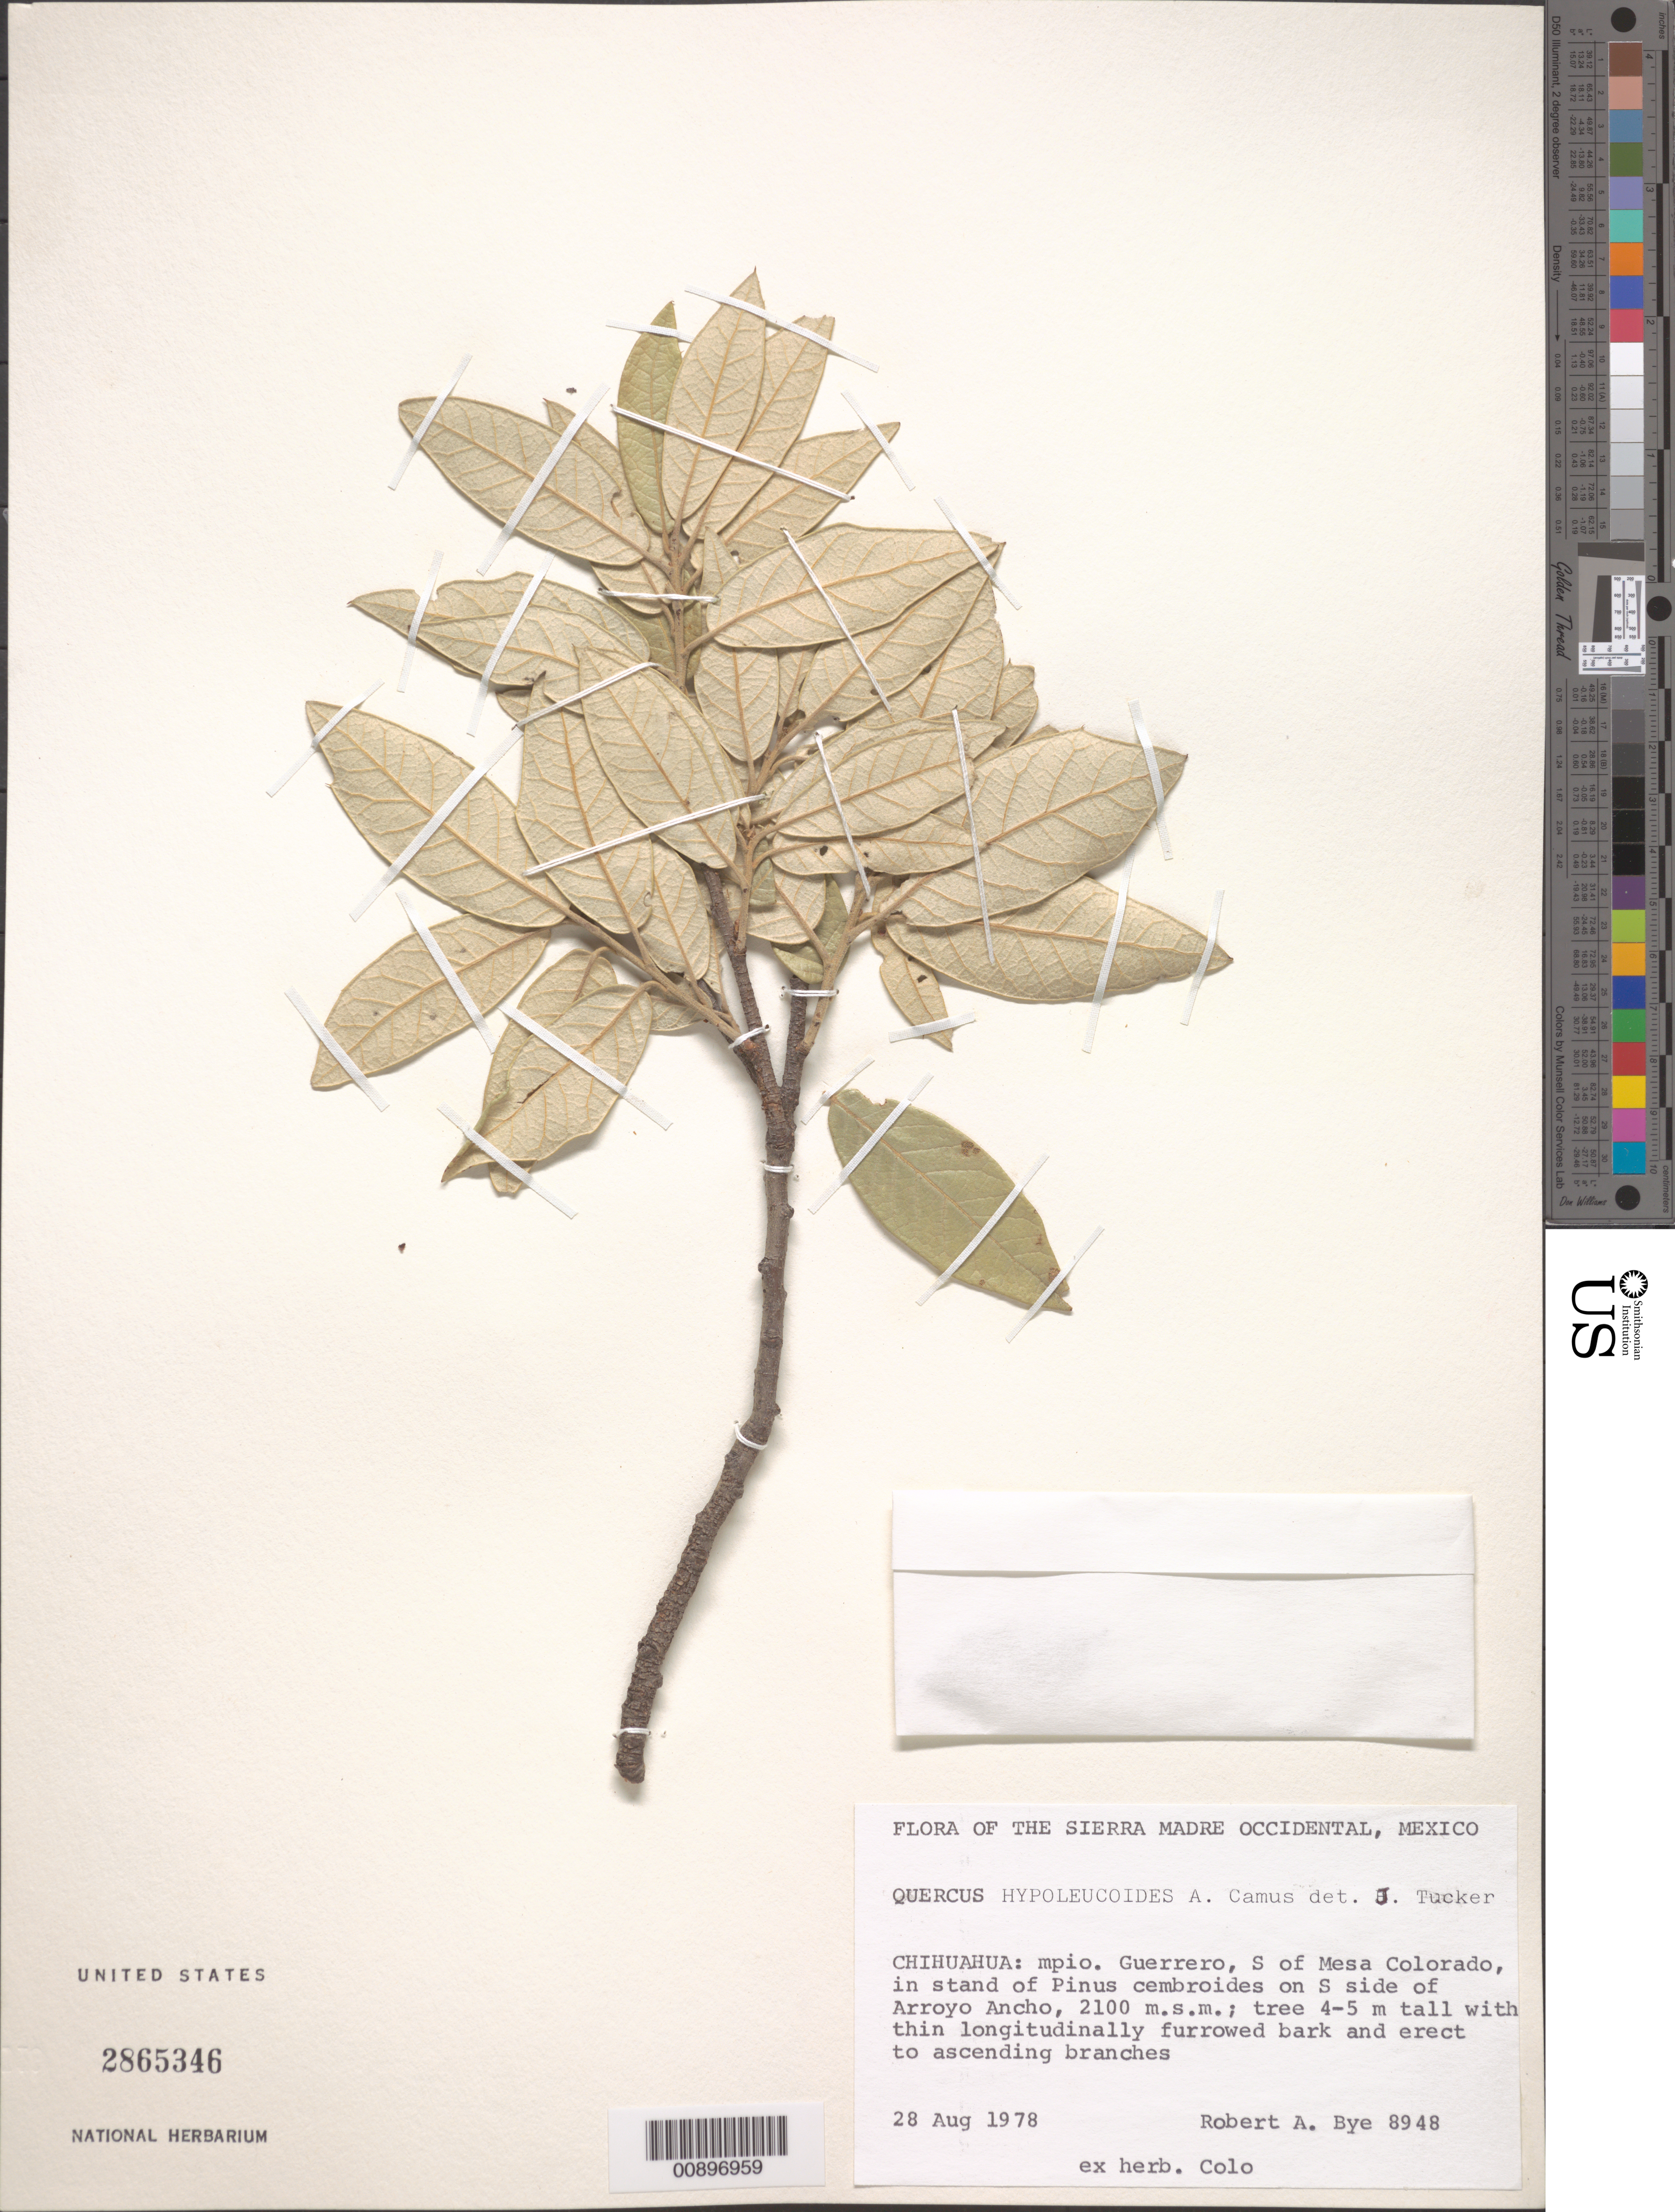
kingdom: Plantae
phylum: Tracheophyta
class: Magnoliopsida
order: Fagales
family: Fagaceae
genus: Quercus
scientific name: Quercus hypoleucoides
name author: A. Camus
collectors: R. A. Bye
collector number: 8948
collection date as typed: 28 Aug 1978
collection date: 1978-08-28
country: Mexico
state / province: Chihuahua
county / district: Guerrero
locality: Chihuahua: Mpio. Guerrero, S of Mesa Colorado. On S side of Arroyo Ancho.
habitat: In stand of Pinus cembroides.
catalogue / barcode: US 2865346